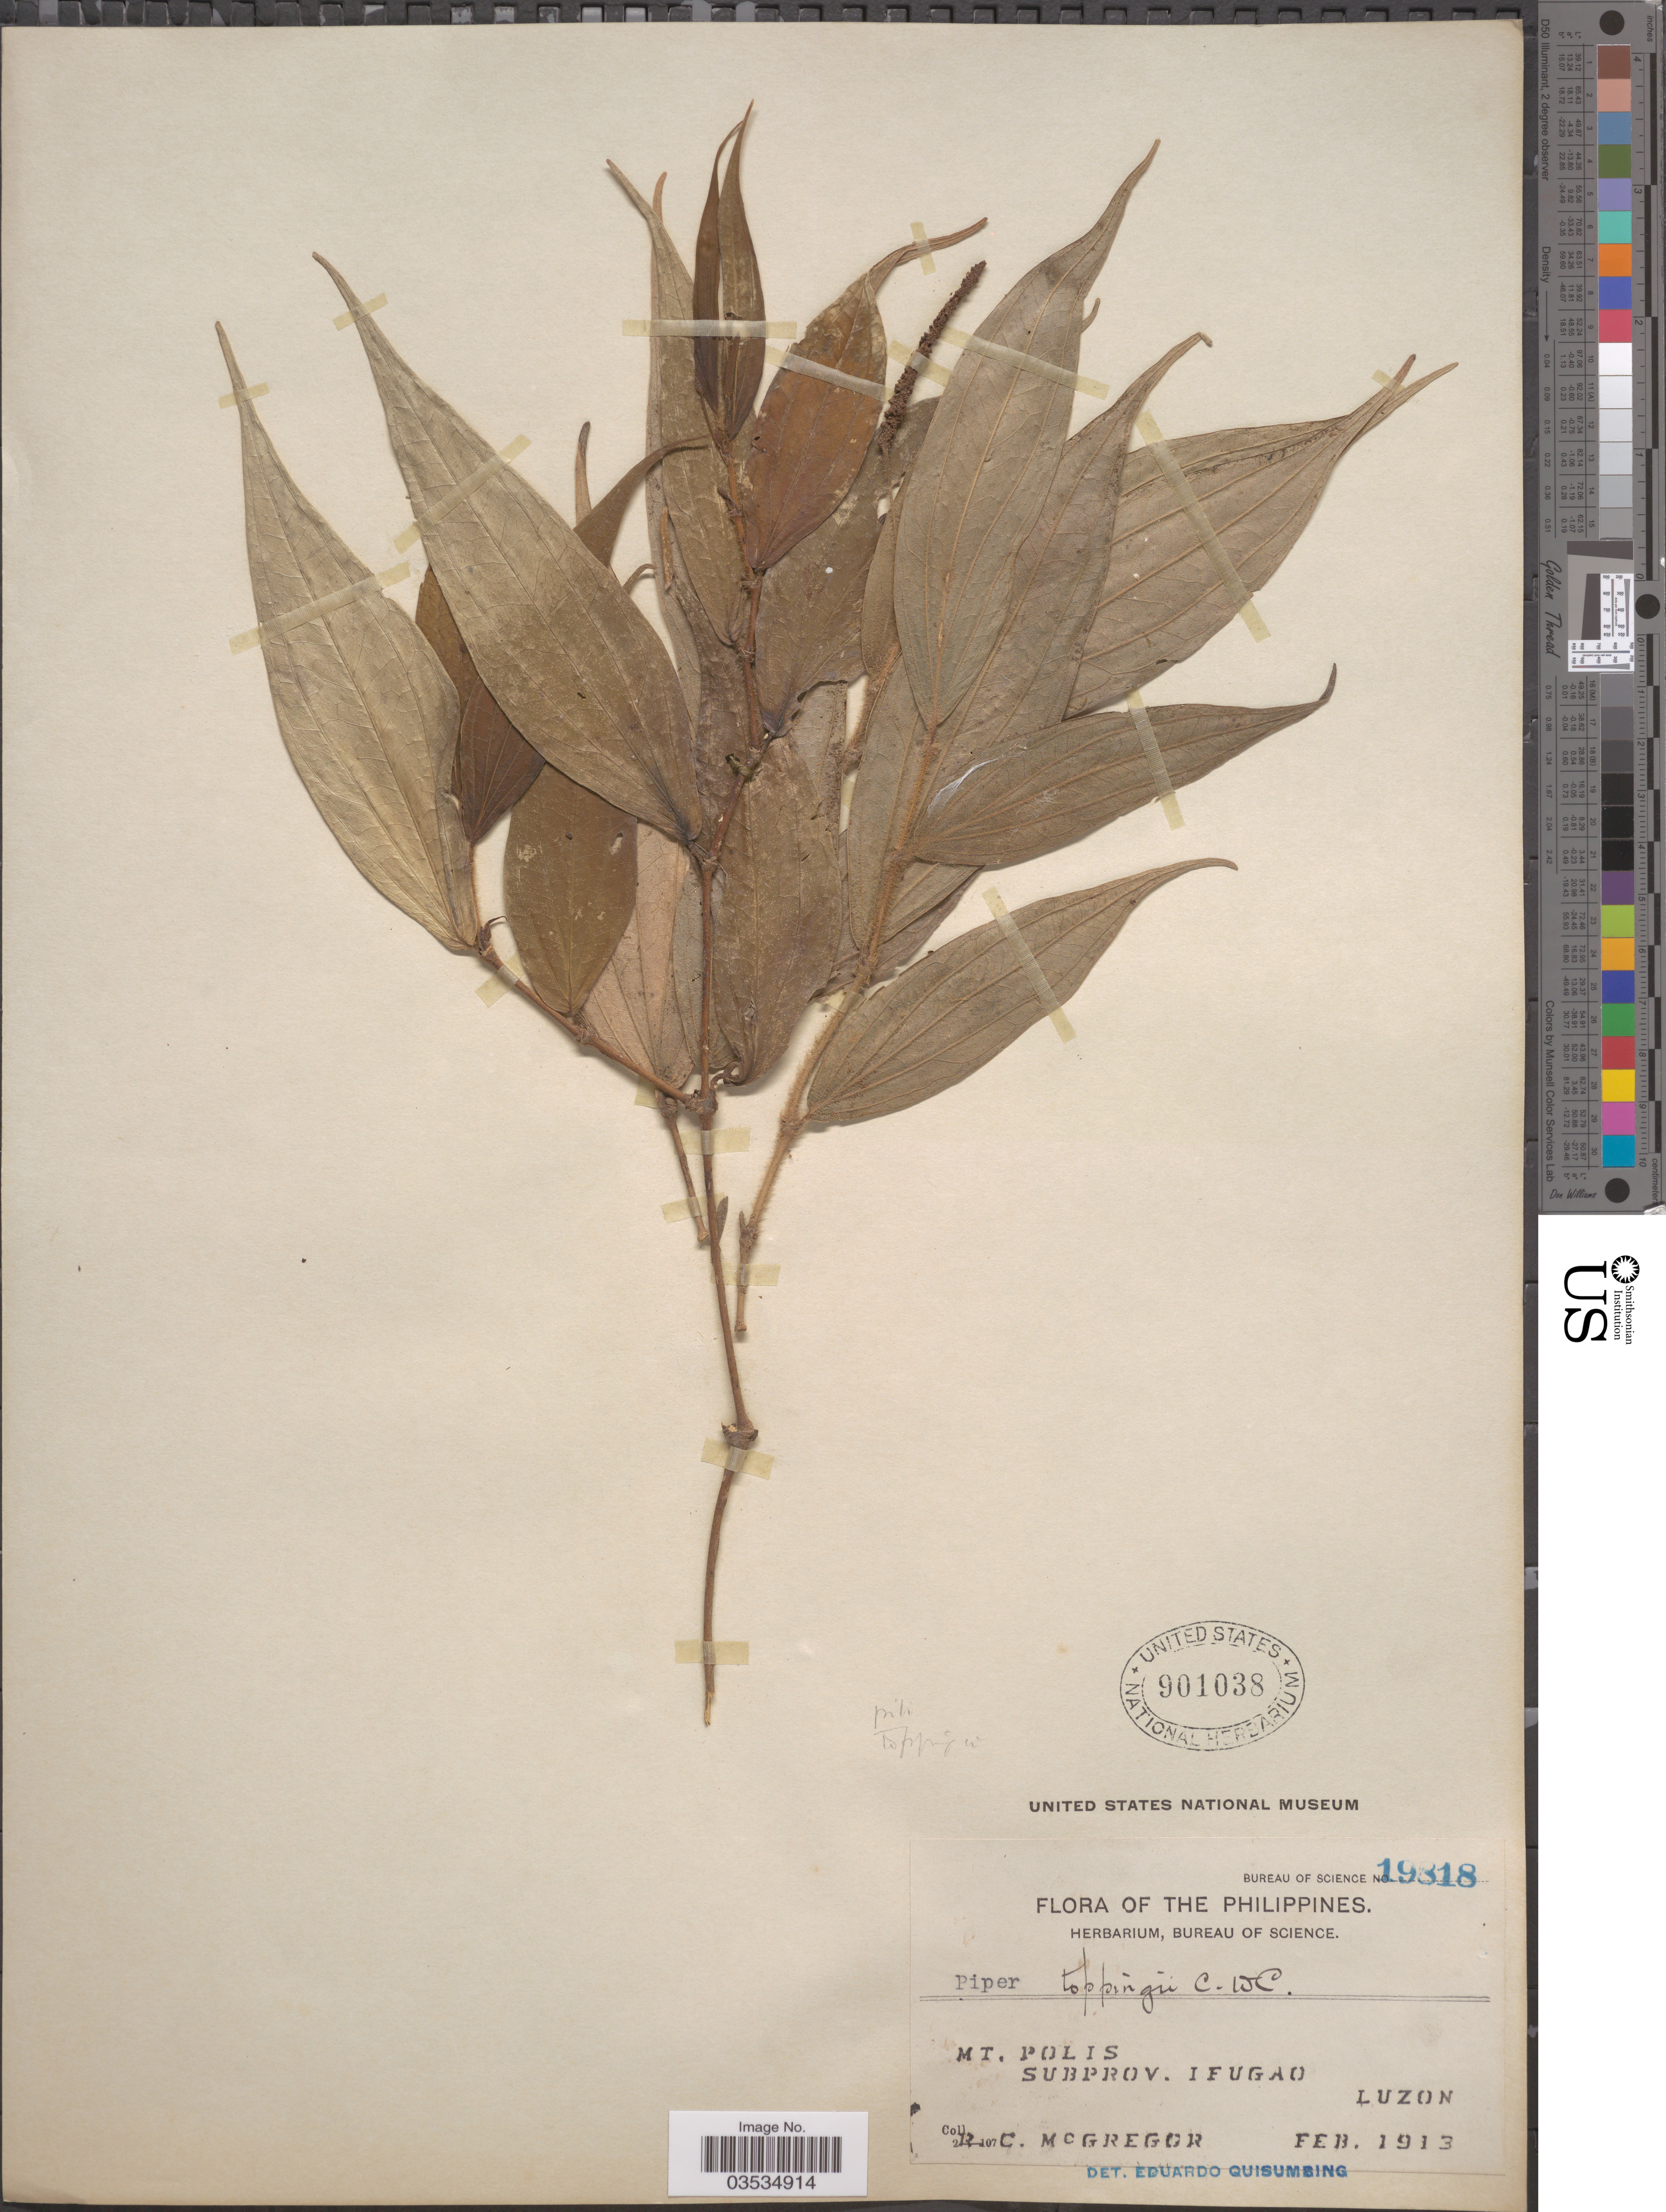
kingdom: Plantae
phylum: Tracheophyta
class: Magnoliopsida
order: Piperales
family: Piperaceae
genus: Piper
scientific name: Piper toppingii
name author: C. DC. in Elmer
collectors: R. C. McGregor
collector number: Bureau of Science 19818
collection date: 1913-02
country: Philippines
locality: Mt. Polis. Subprov. Ifugao. Luzon.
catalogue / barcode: US 901038